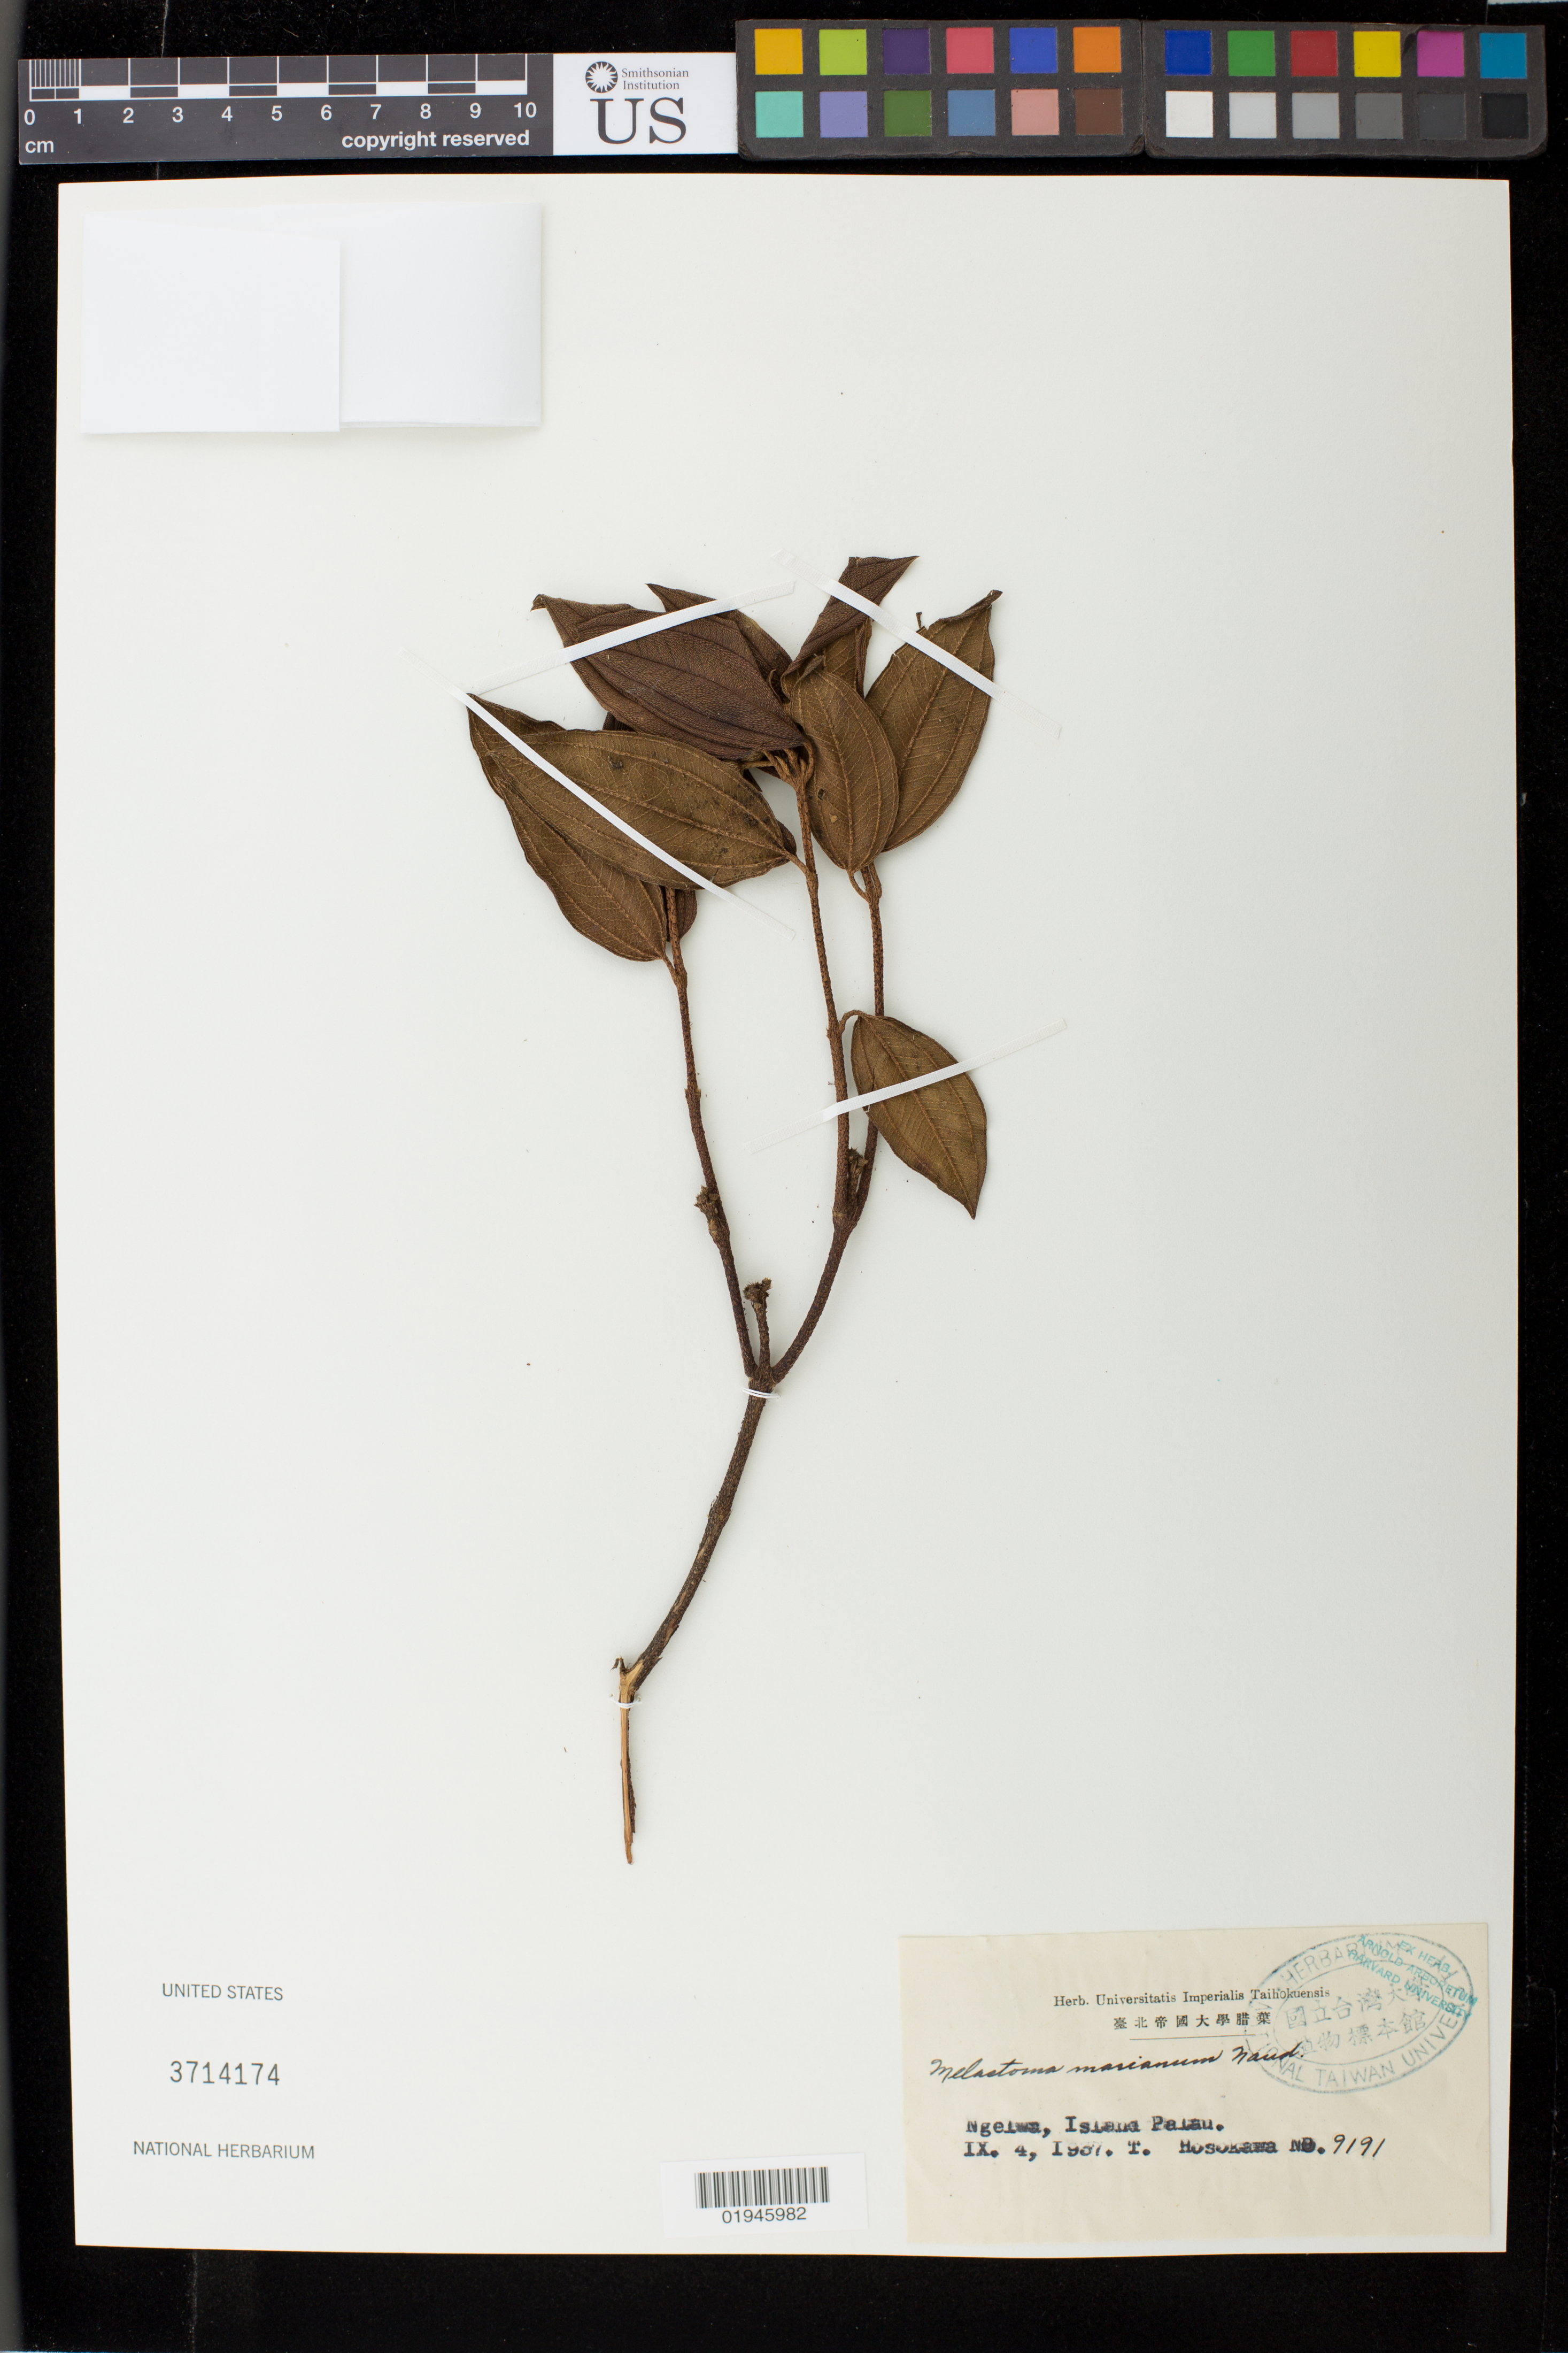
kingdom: Plantae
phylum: Tracheophyta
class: Magnoliopsida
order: Myrtales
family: Melastomataceae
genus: Melastoma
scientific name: Melastoma malabathricum var. marianum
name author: (Naudin) Fosberg & Sachet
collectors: T. Hosokawa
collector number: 9191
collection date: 1937-09-04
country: Palau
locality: Ngelwa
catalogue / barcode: US 3714174